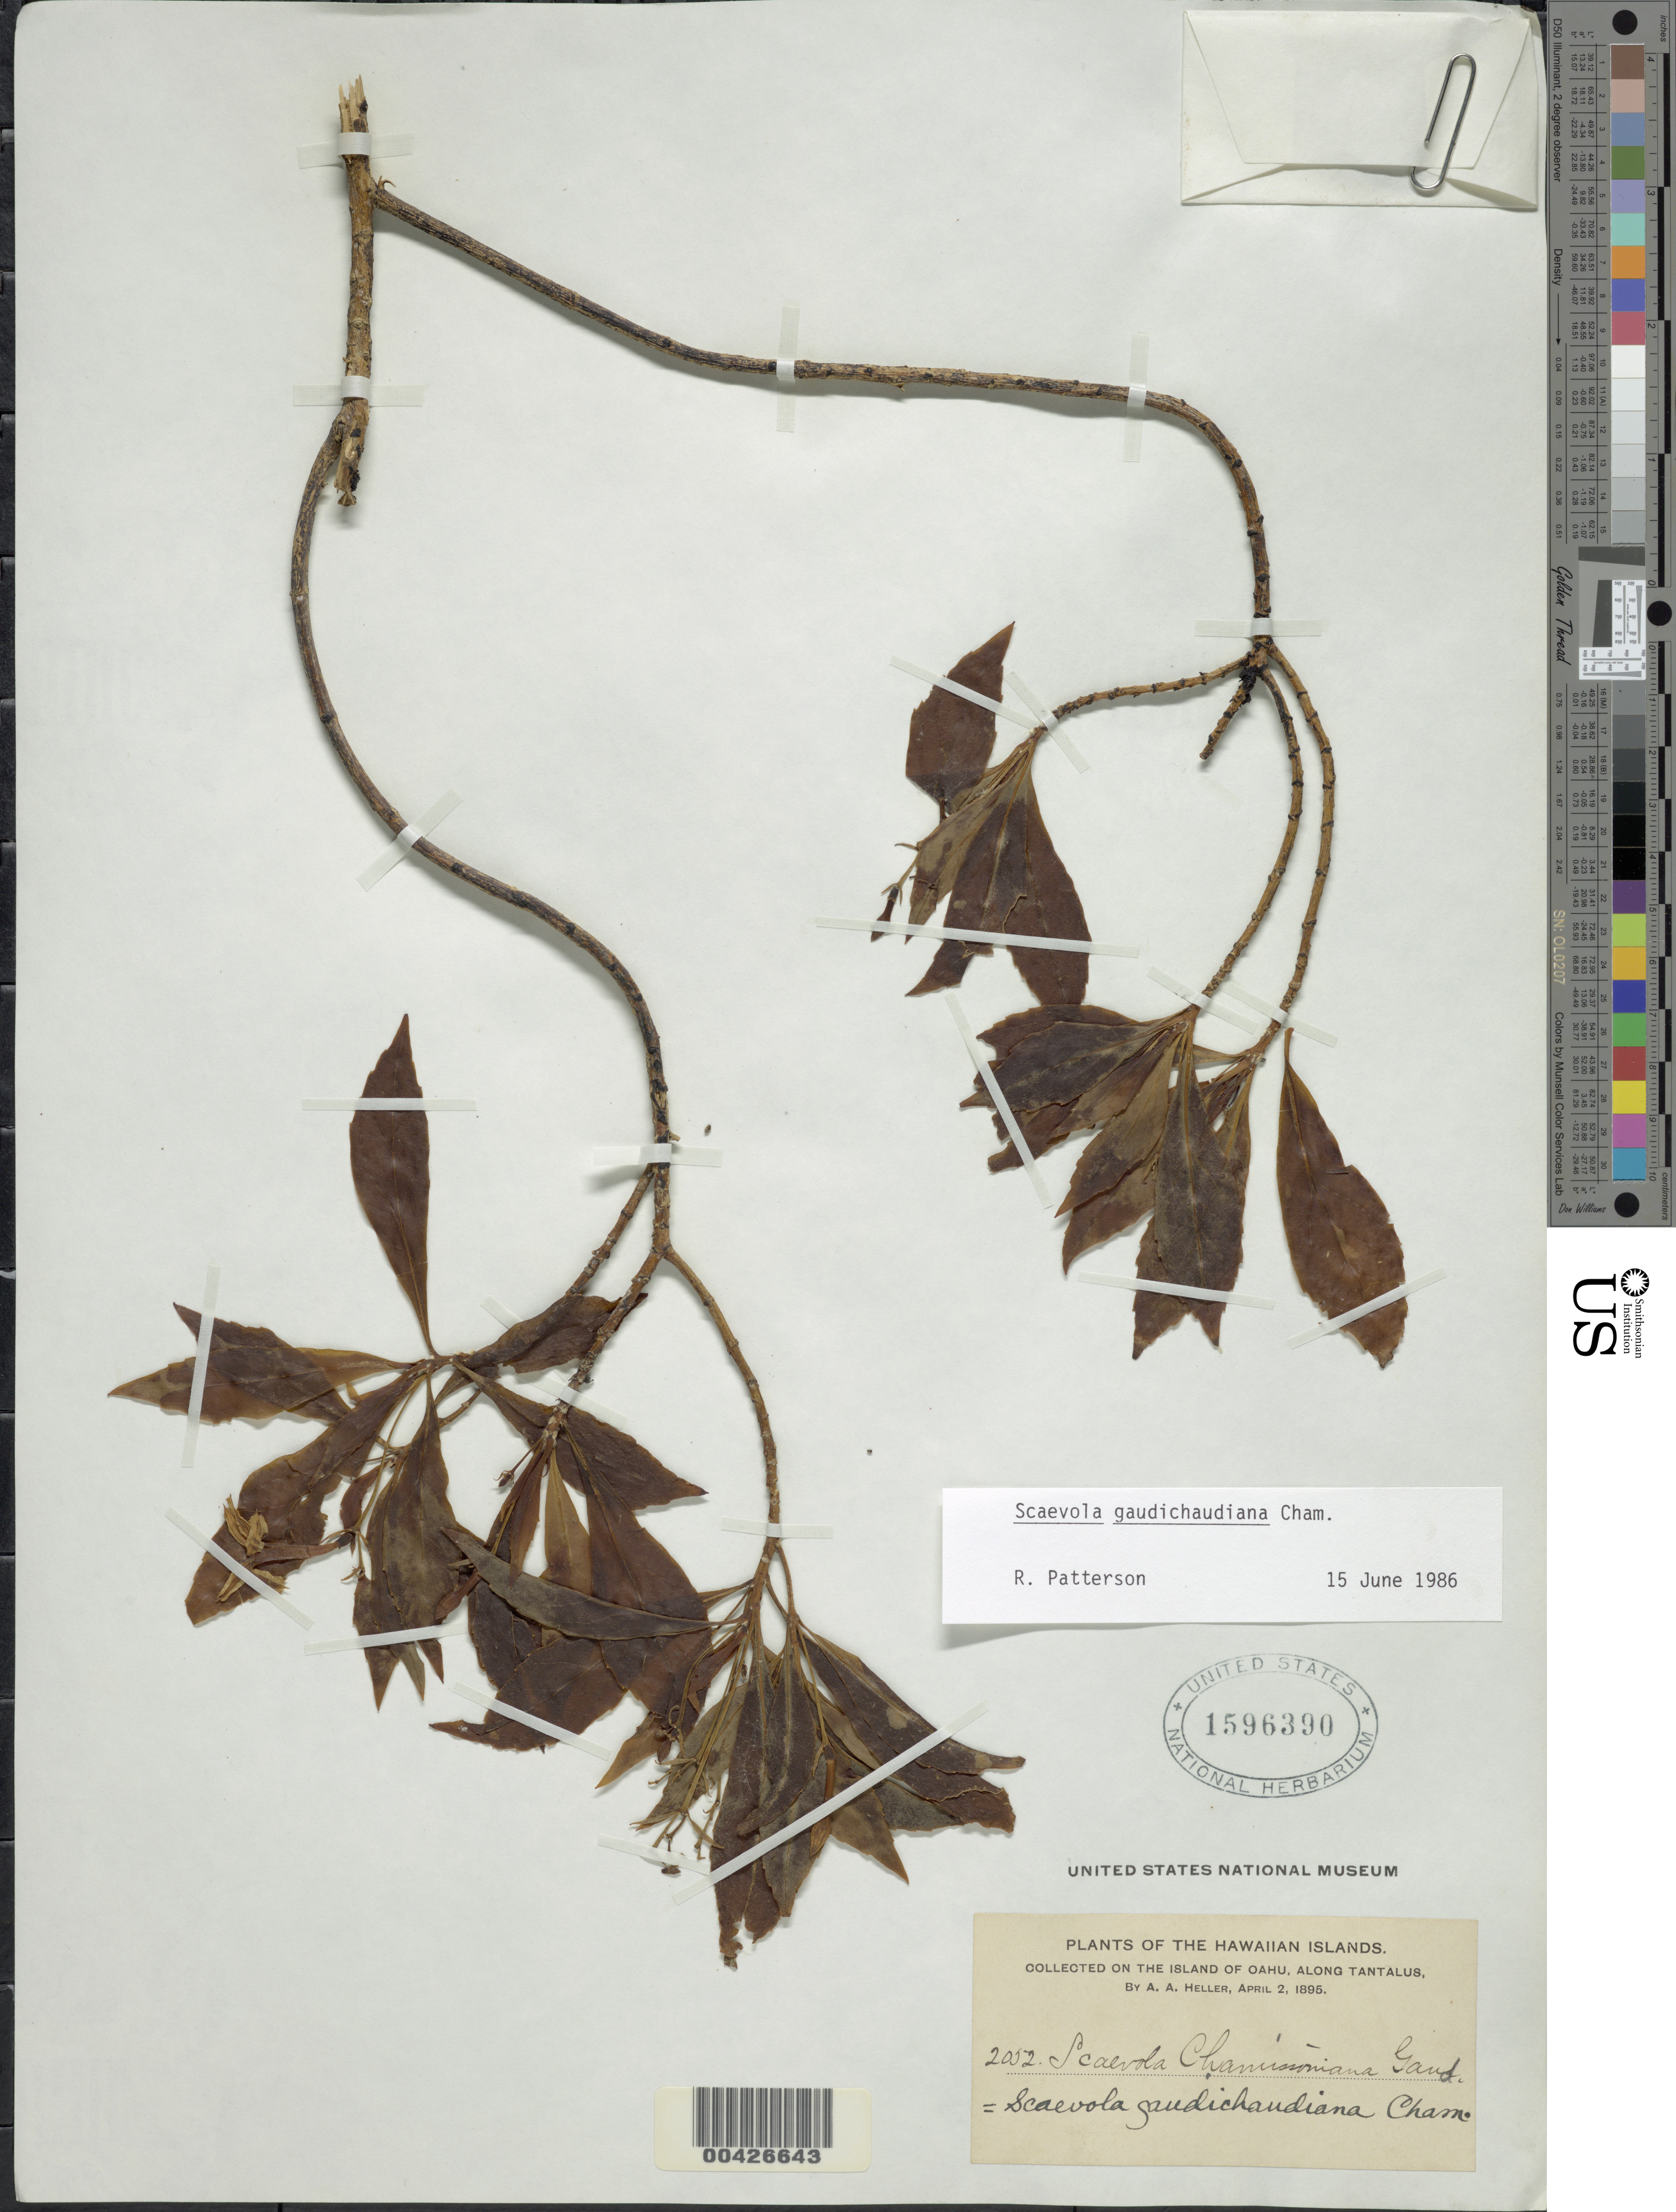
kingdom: Plantae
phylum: Tracheophyta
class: Magnoliopsida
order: Asterales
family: Goodeniaceae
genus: Scaevola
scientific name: Scaevola gaudichaudiana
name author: Cham.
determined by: Patterson, R.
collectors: A. A. Heller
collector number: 2052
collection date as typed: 2 Apr 1895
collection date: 1895-04-02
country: United States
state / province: Hawaii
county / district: Honolulu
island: Oahu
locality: on the island of Oahu, along Tantalus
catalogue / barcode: US 1596390